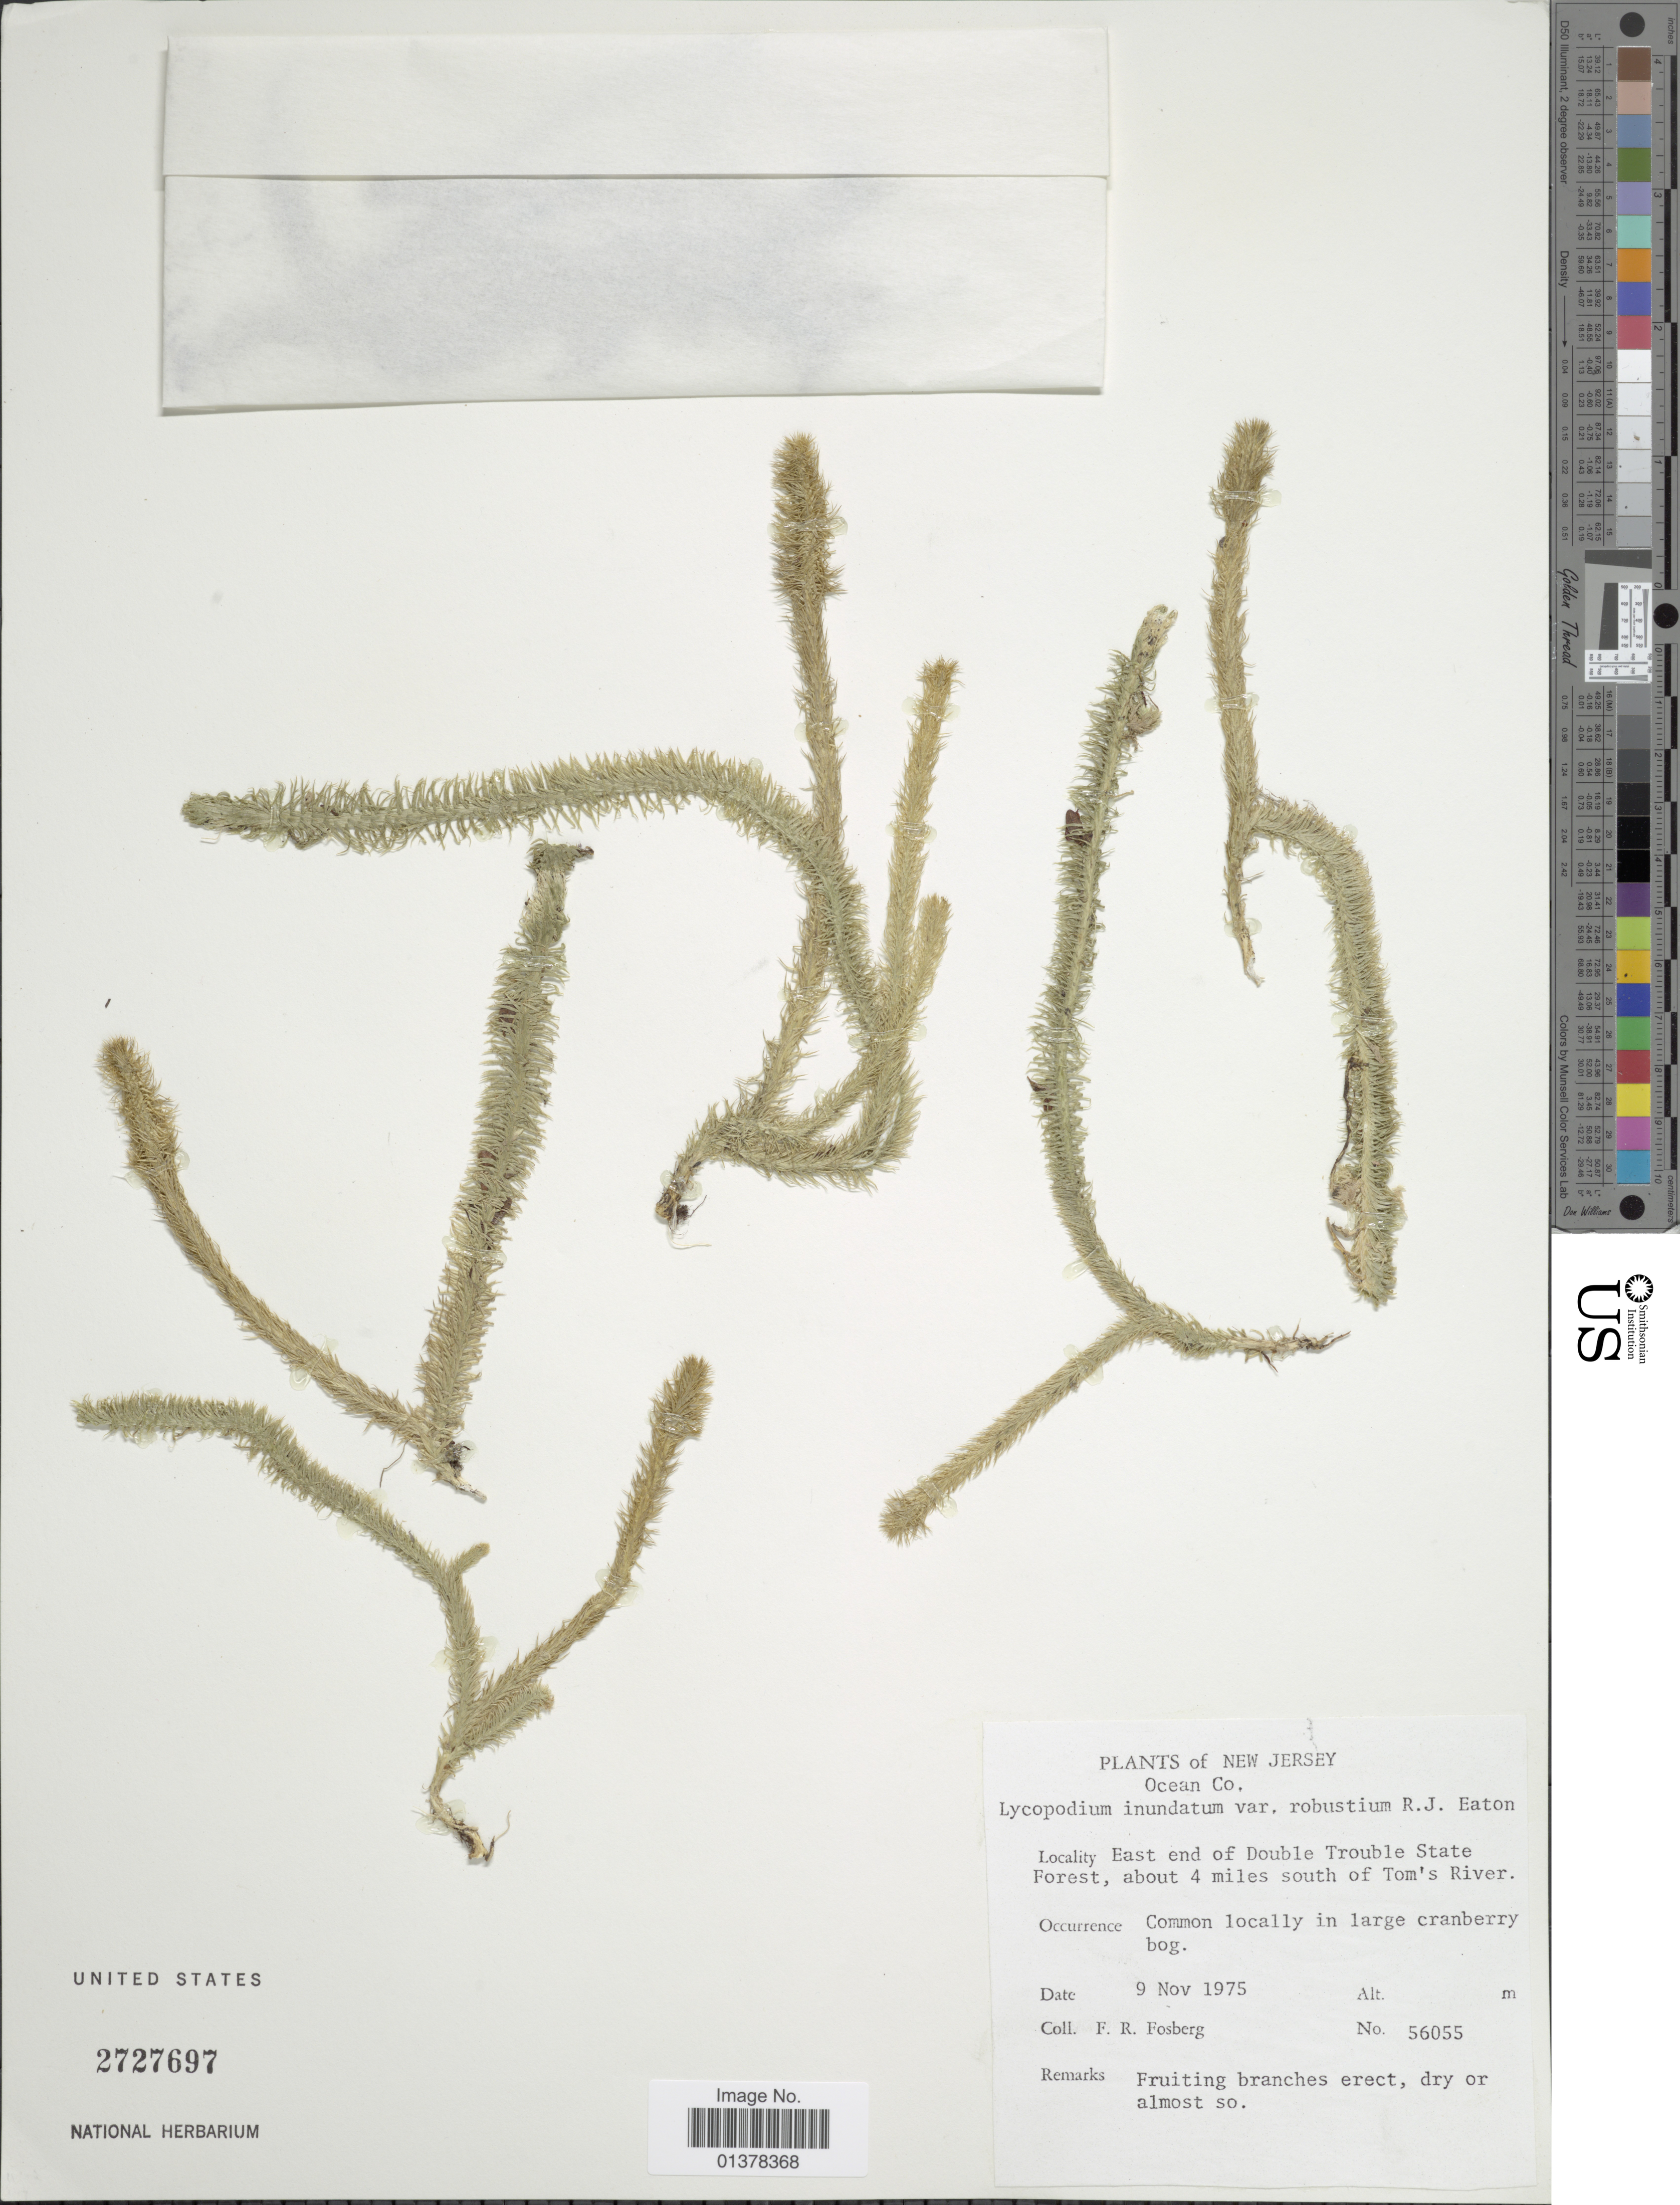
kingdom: Plantae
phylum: Tracheophyta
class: Lycopodiopsida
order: Lycopodiales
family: Lycopodiaceae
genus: Lycopodiella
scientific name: Lycopodiella inundata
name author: (L.) Holub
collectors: F. R. Fosberg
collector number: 56055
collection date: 1975-11-09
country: United States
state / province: New Jersey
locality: East end of Double Trouble State Forest, about 4miles south of Tom's River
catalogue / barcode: US 2727697